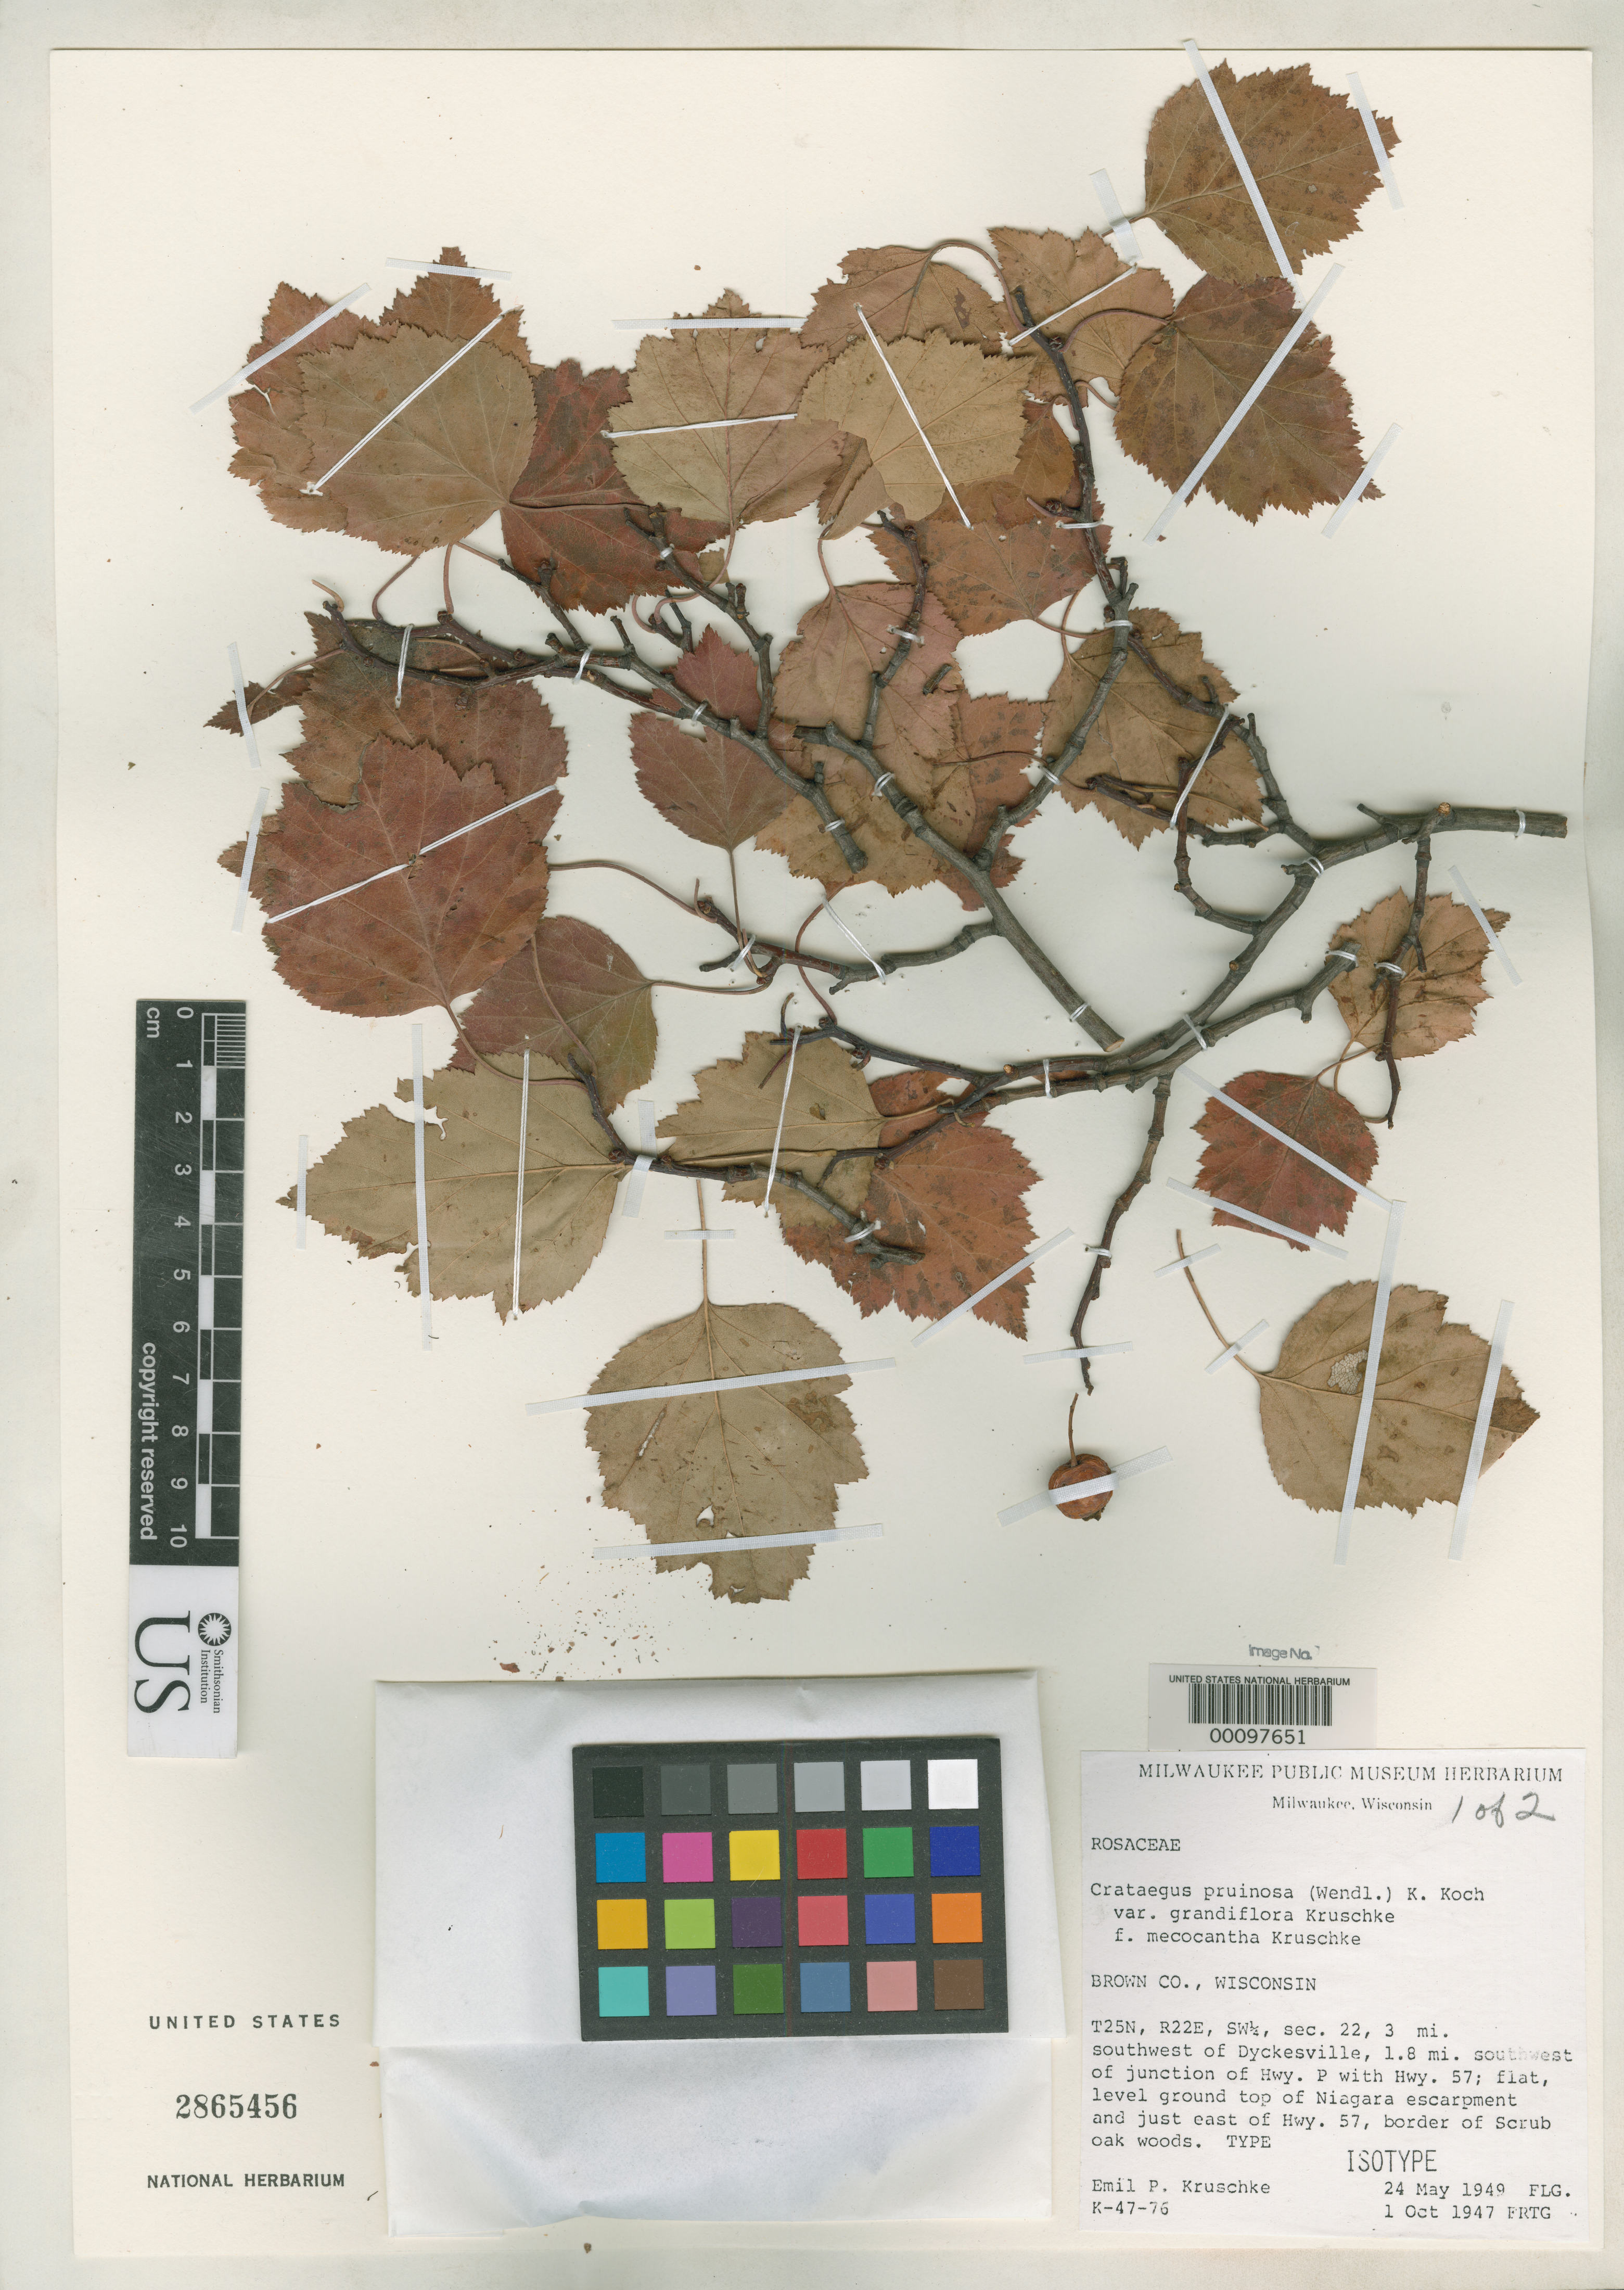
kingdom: Plantae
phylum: Tracheophyta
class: Magnoliopsida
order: Rosales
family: Rosaceae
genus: Crataegus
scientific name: Crataegus pruinosa f. mecocantha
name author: Kruschke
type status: Isotype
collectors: E. Kruschke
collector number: K-47-76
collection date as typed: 01 Oct 1947 and 24 May 1949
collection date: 1947-10-01,1949-05-24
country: United States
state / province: Wisconsin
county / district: Brown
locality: SW of Dyckesville.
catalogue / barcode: US 2865456